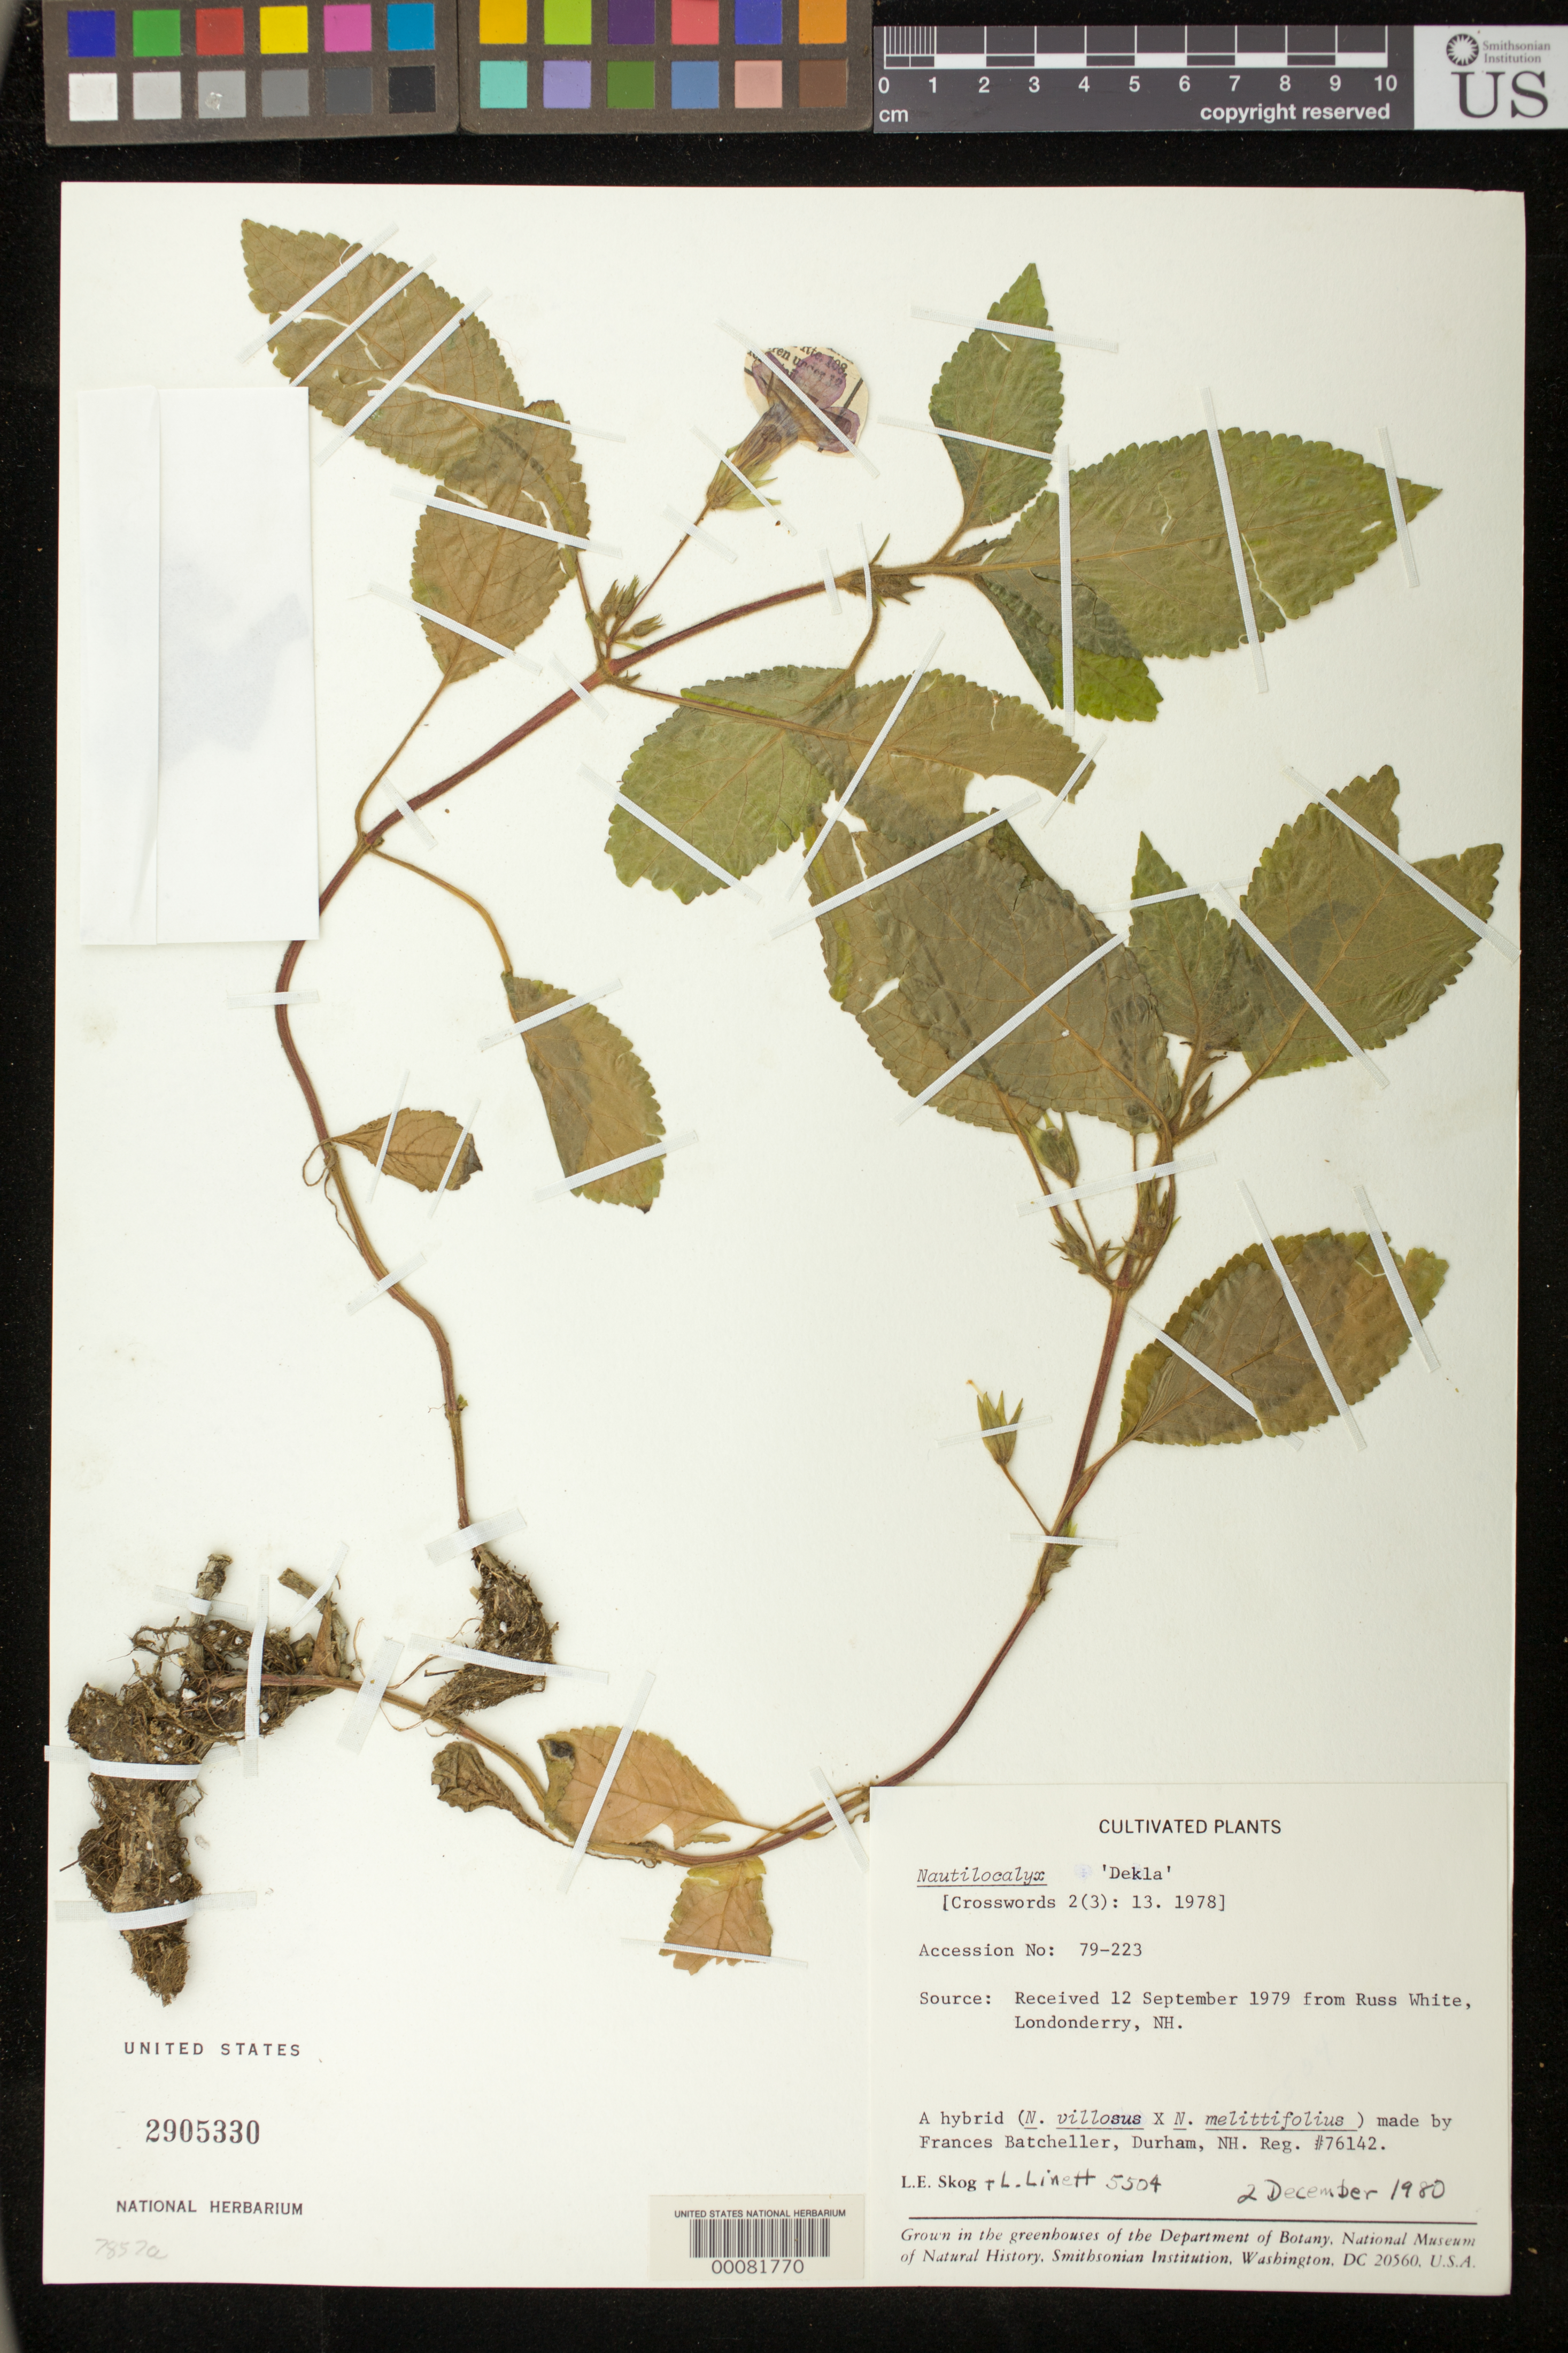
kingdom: Plantae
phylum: Tracheophyta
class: Magnoliopsida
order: Lamiales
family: Gesneriaceae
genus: Nautilocalyx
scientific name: Nautilocalyx 'Dekla'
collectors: L. E. Skog & L. Linett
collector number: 5504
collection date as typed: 02 Dec 1980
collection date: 1980-12-02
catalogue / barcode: US 2905330